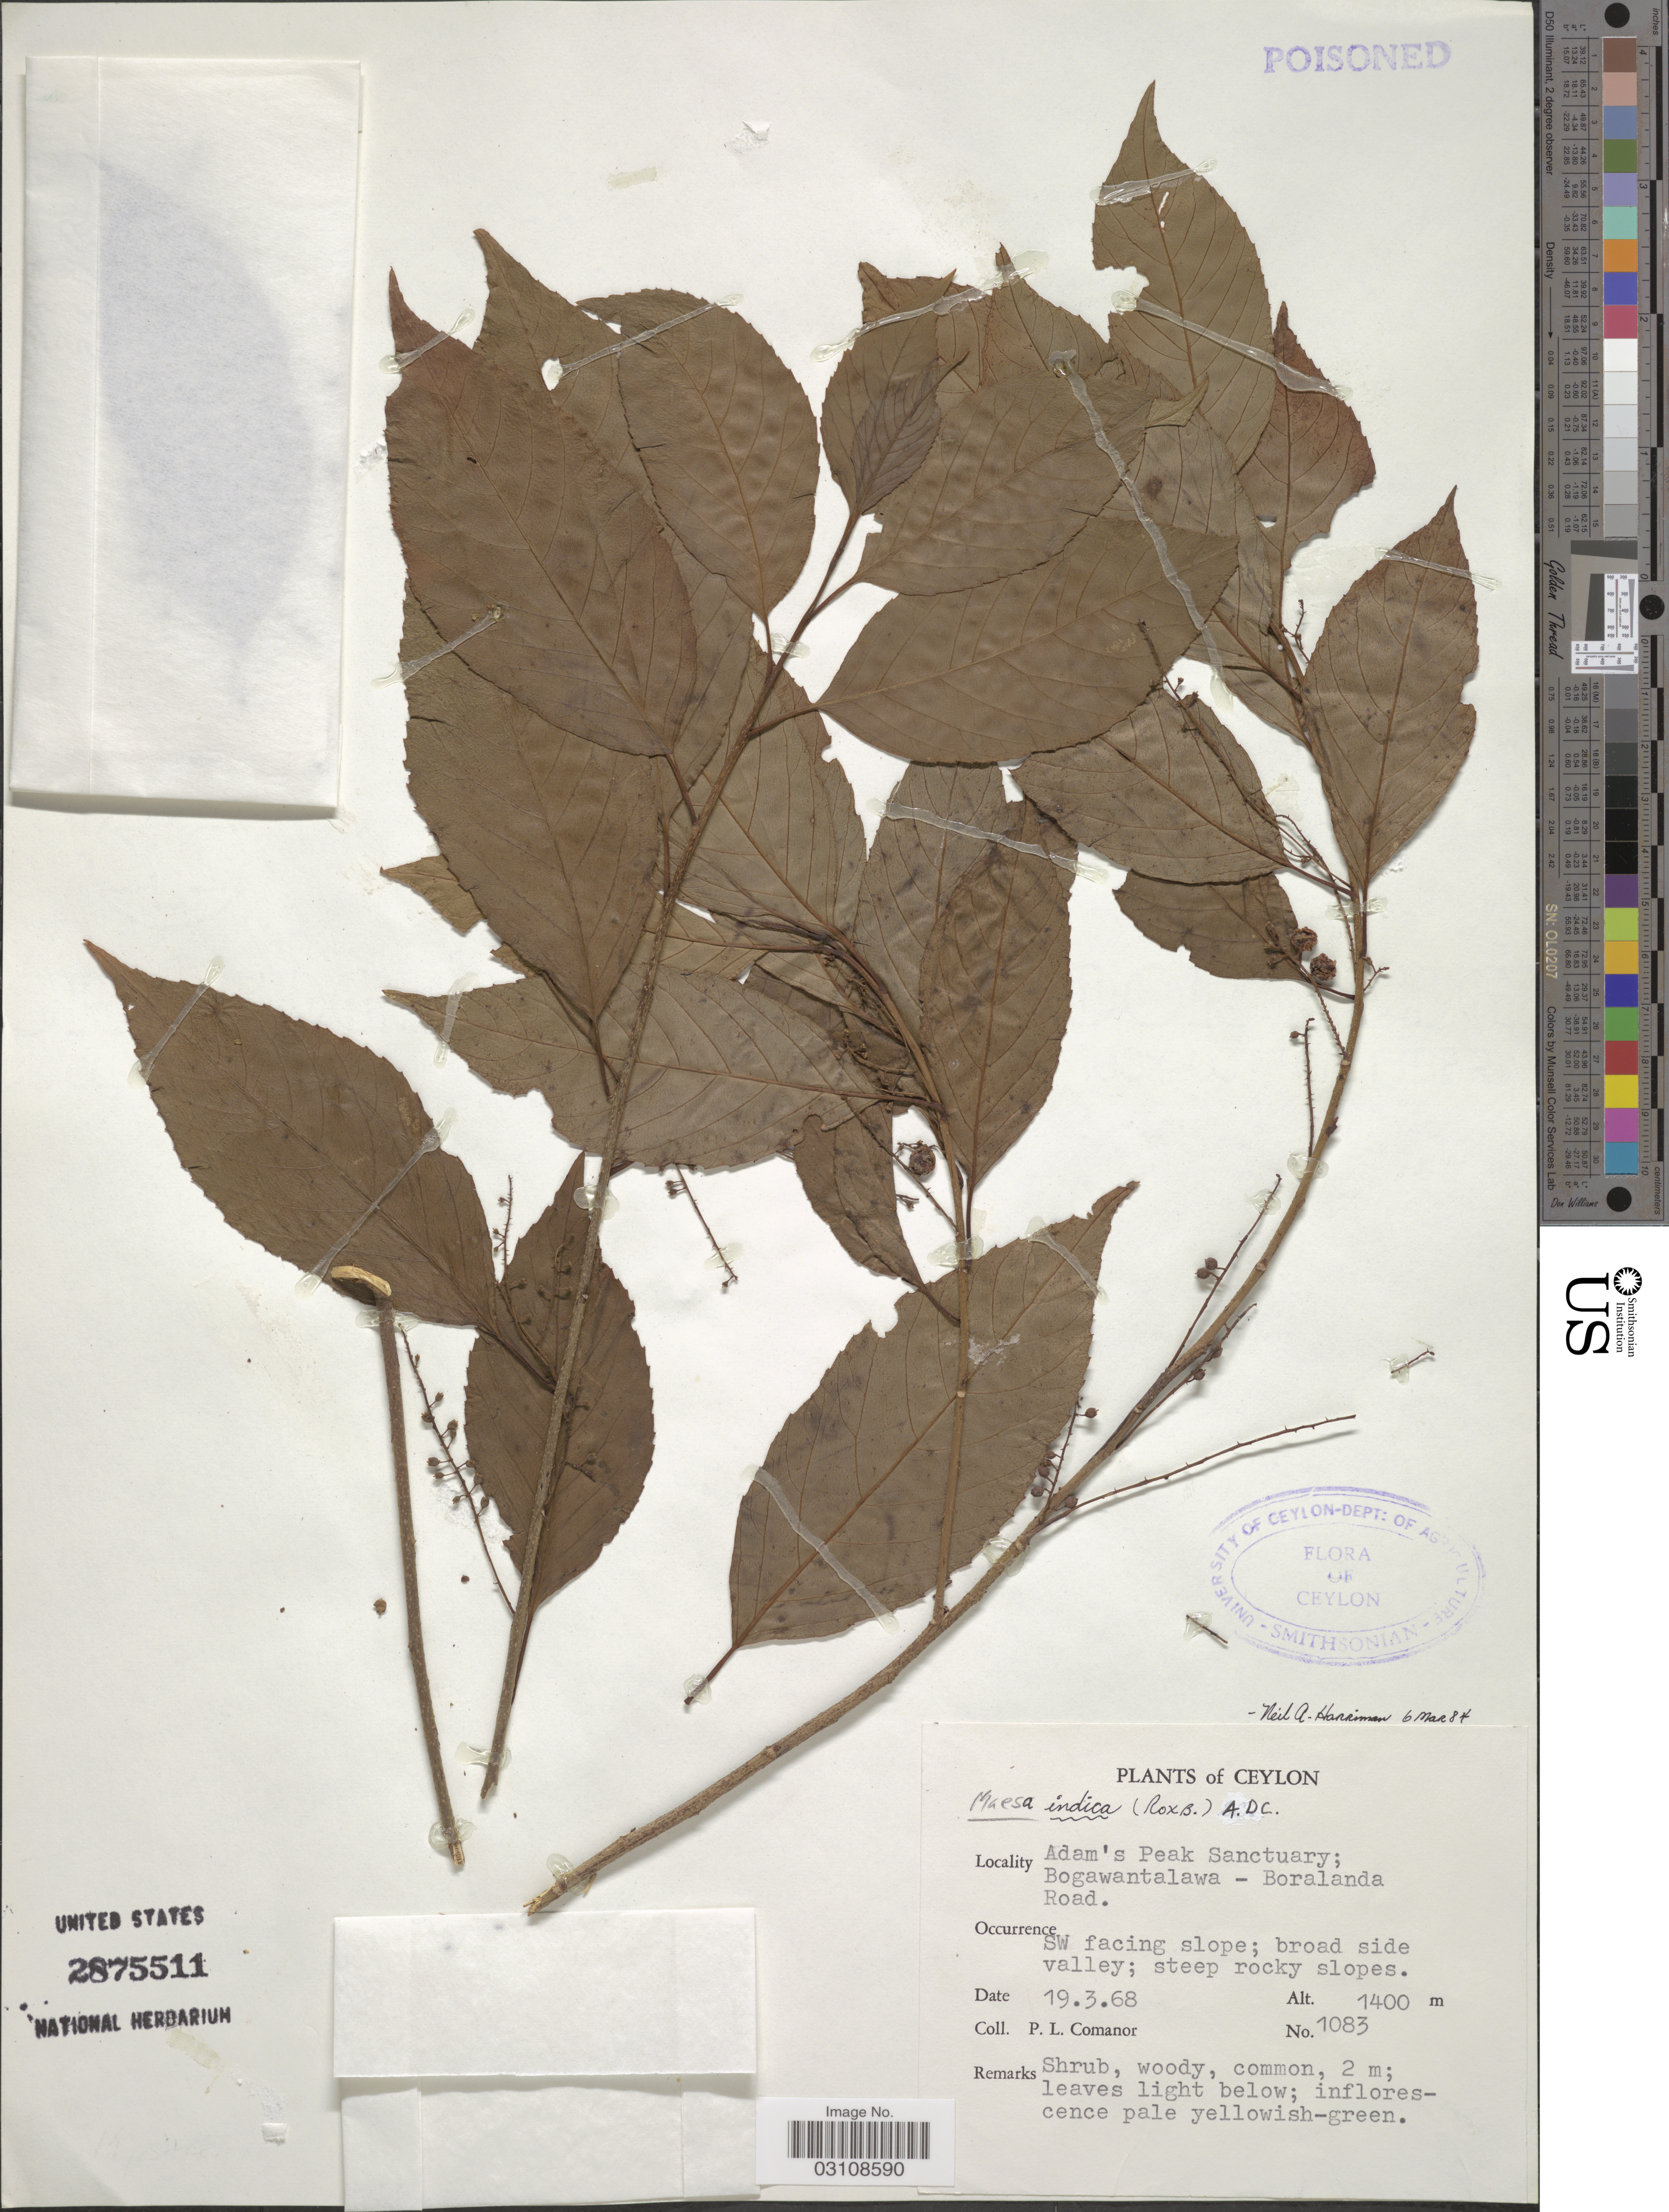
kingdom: Plantae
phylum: Tracheophyta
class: Magnoliopsida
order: Ericales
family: Primulaceae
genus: Maesa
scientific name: Maesa indica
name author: (Roxb.) A. DC.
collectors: P. Comanor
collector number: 1083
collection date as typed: Transcribed d/m/y: 19/3/68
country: Sri Lanka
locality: Ceylon. Adam's Peak Sanctuary; Bogawantalawa - Boralanda Road. SW facing slope; broad side valley.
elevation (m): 1400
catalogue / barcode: US 2875511